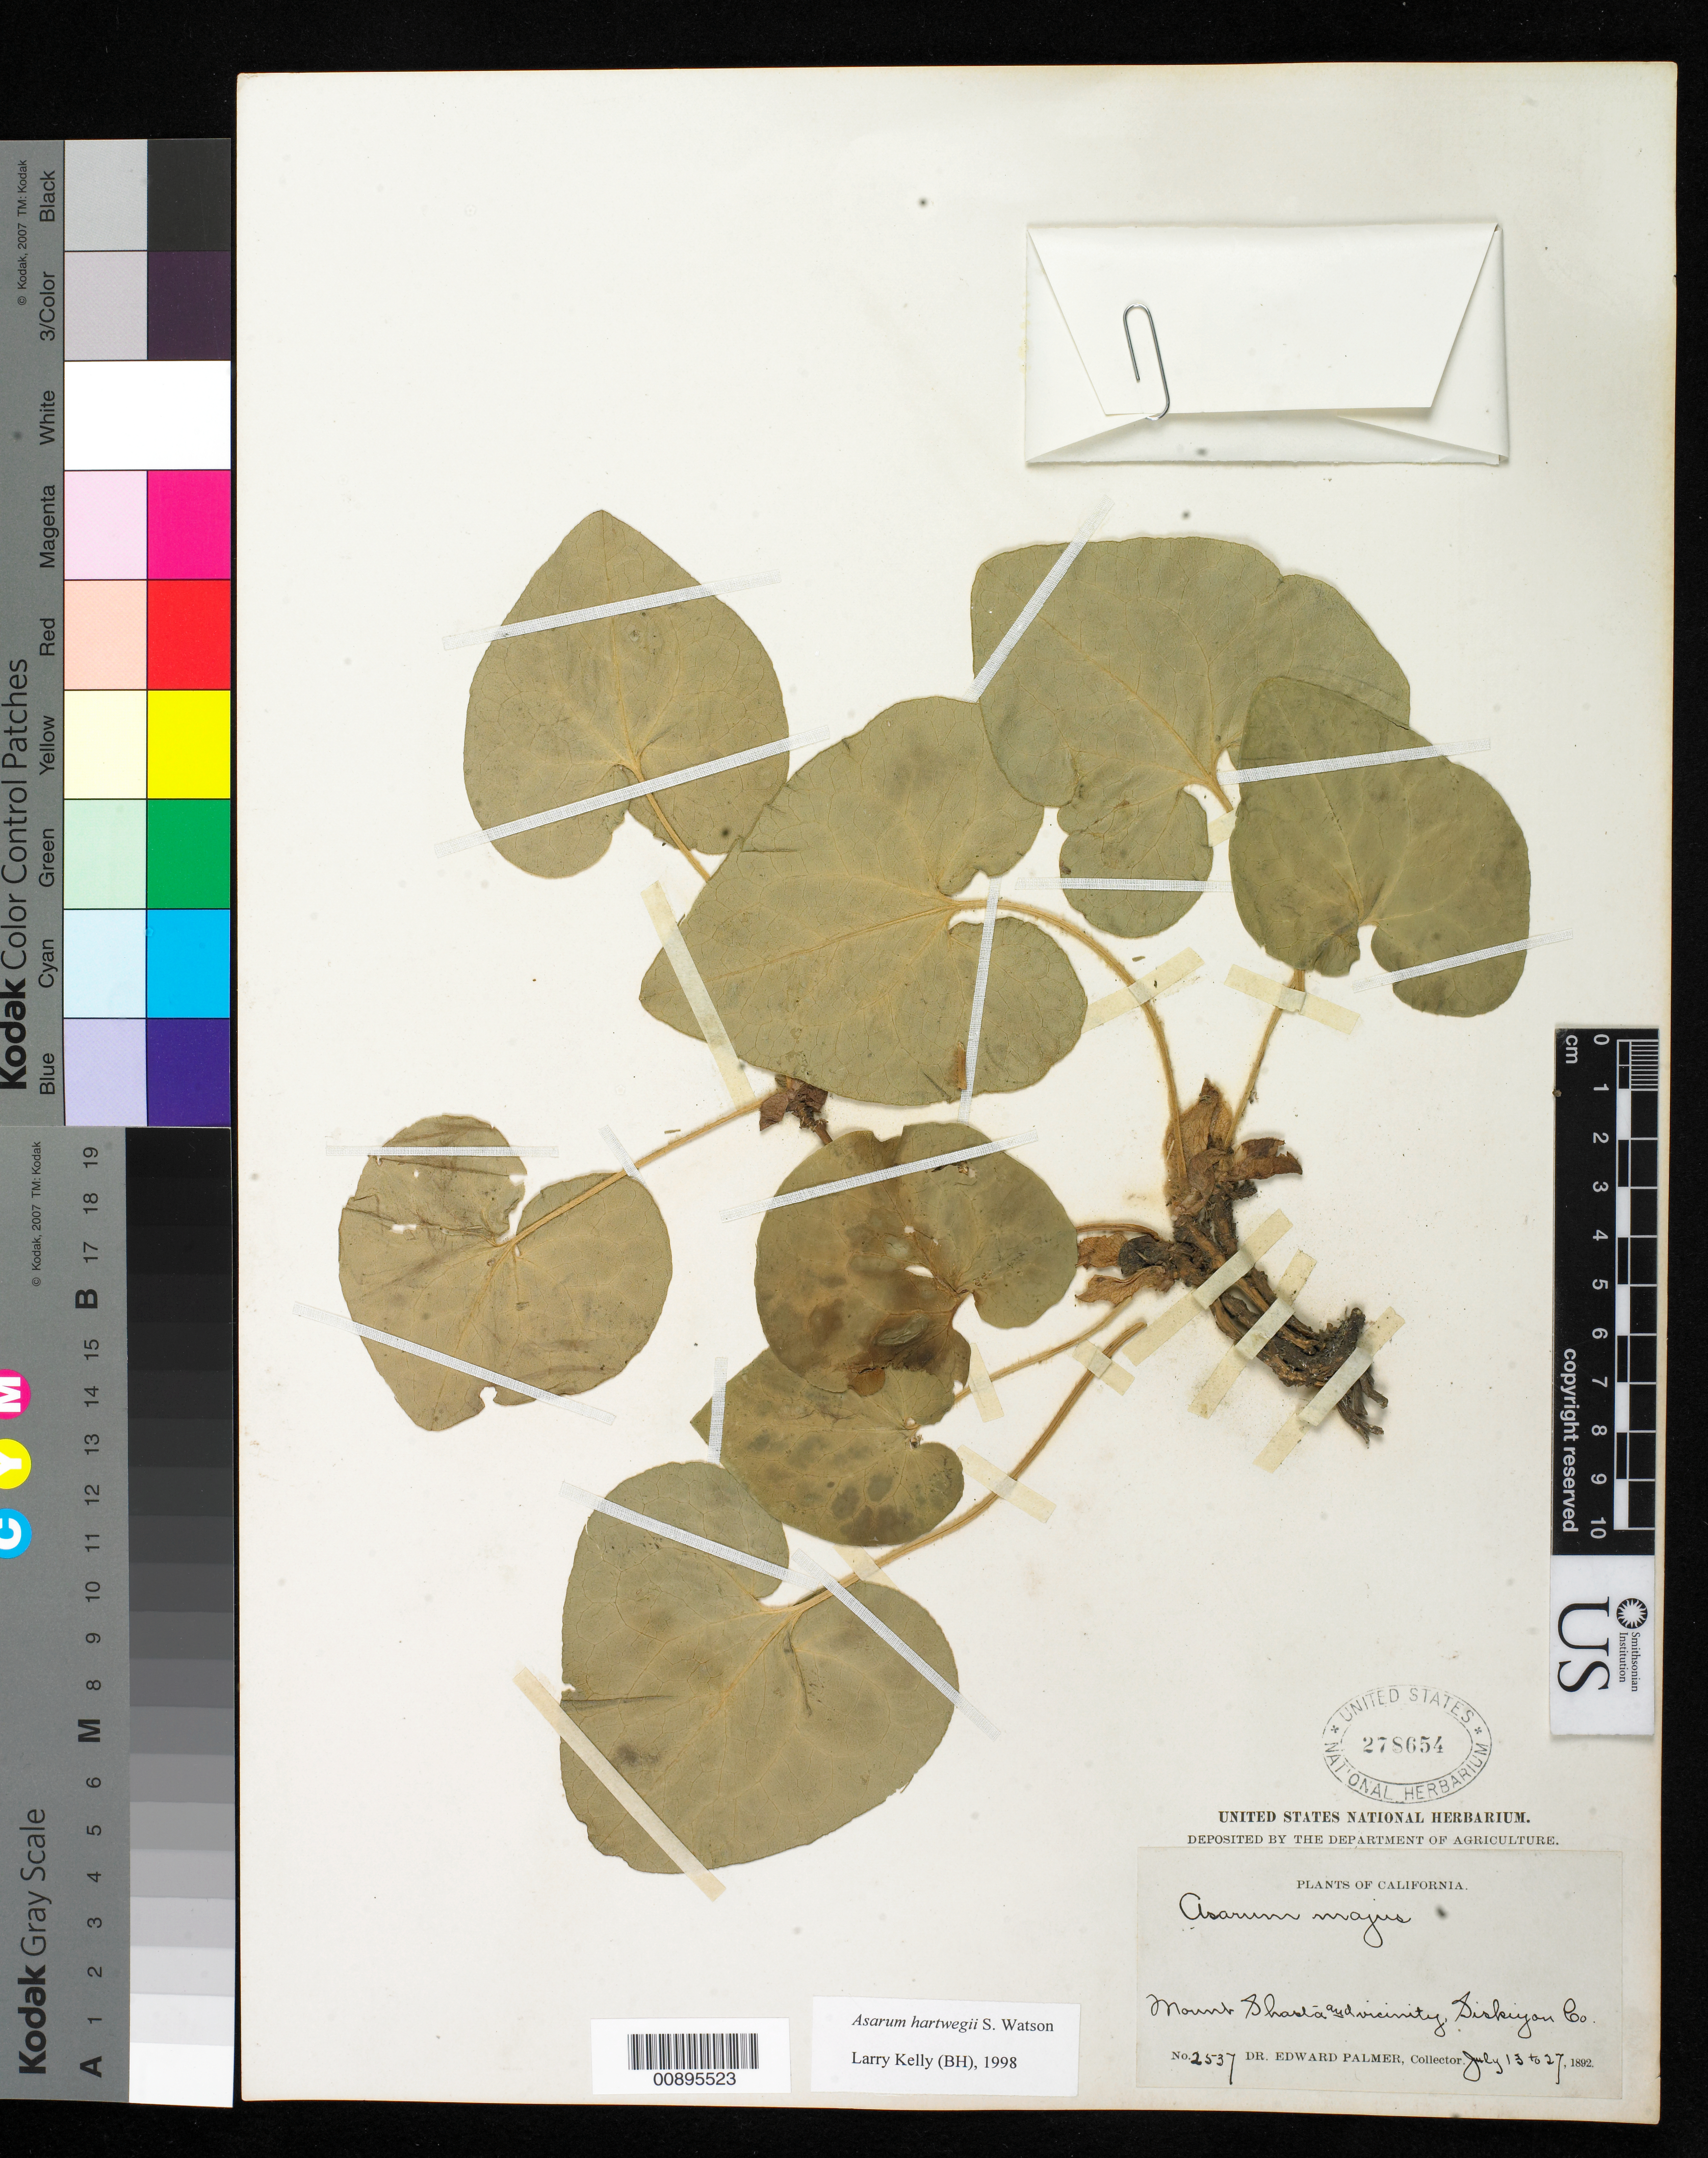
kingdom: Plantae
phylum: Tracheophyta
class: Magnoliopsida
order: Piperales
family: Aristolochiaceae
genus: Asarum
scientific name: Asarum hartwegii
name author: S. Watson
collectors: E. Palmer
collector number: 2537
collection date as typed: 13 Jul 1892 to 27 Jul 1892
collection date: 1892-07-13/1892-07-27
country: United States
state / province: California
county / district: Siskiyou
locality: Mount Shasta and vicinity, Siskiyou County, California.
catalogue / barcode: US 278654